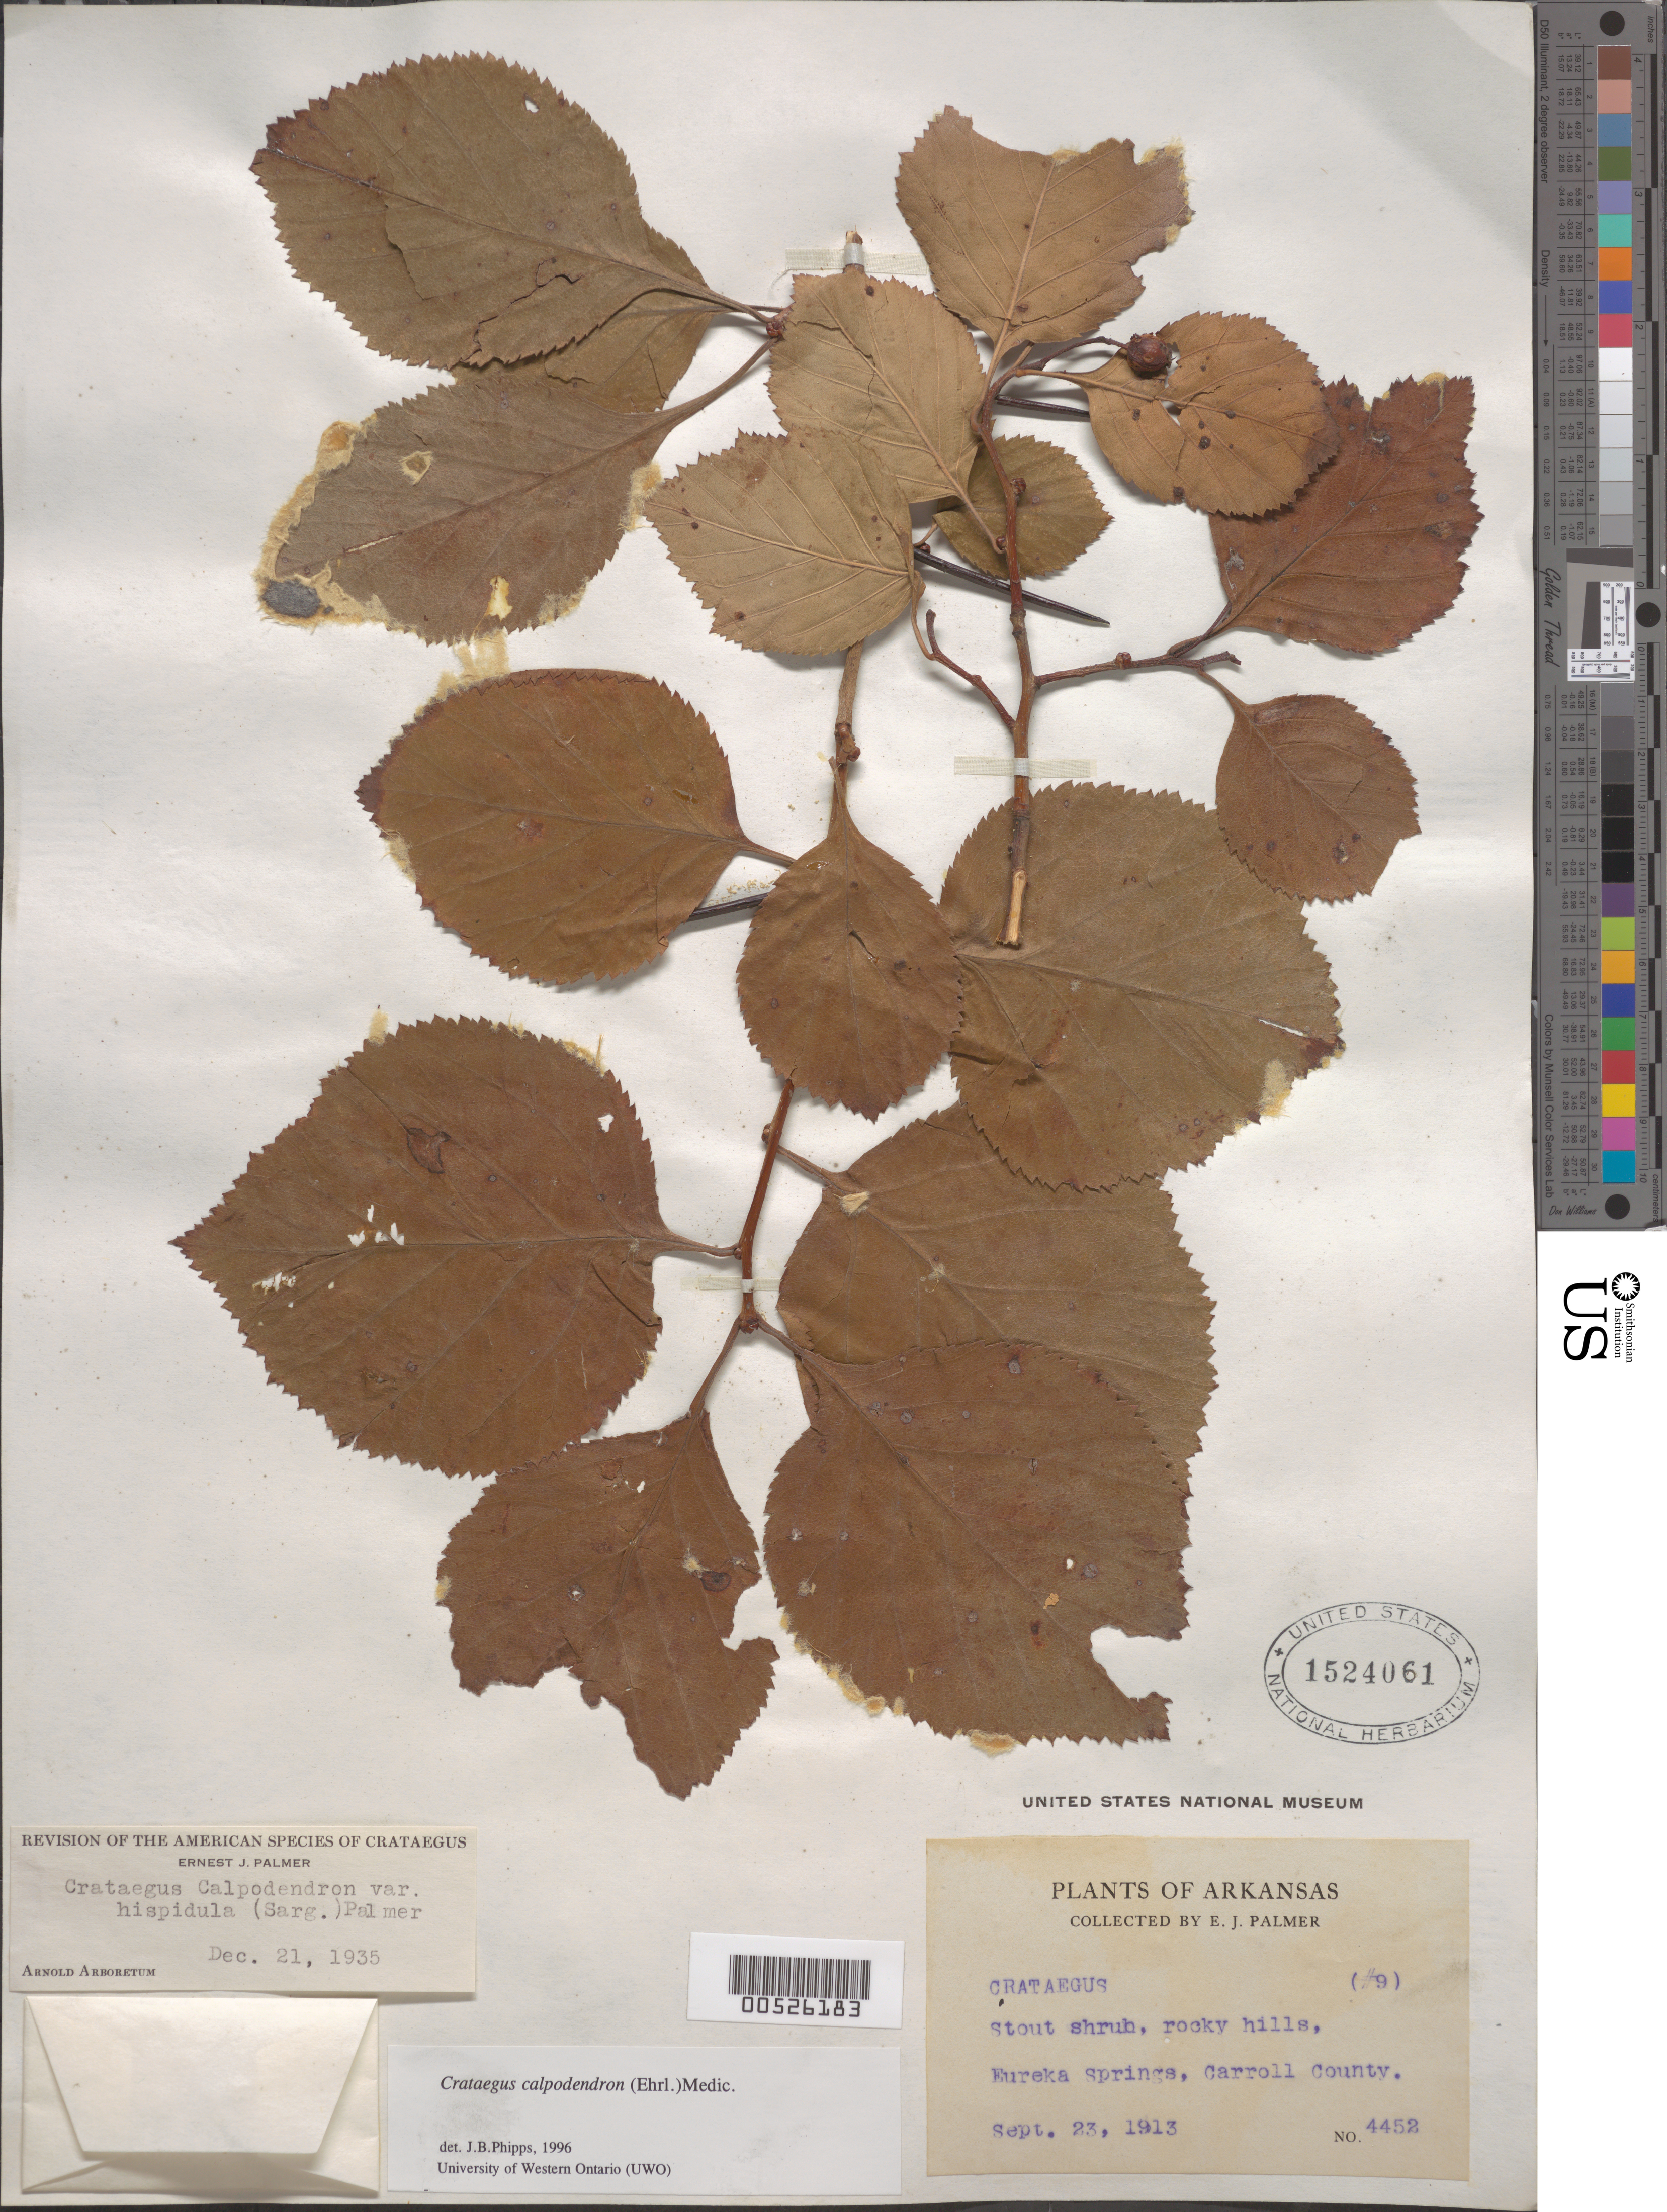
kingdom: Plantae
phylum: Tracheophyta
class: Magnoliopsida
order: Rosales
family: Rosaceae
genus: Crataegus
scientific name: Crataegus calpodendron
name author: (Ehrh.) Medik.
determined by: Phipps, James B., (UWO), University of Western Ontario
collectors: E. J. Palmer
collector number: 4452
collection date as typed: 23 Sep 1913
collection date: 1913-09-23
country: United States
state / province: Arkansas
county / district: Carroll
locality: Eureka Springs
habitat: Rocky hills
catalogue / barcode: US 1524061